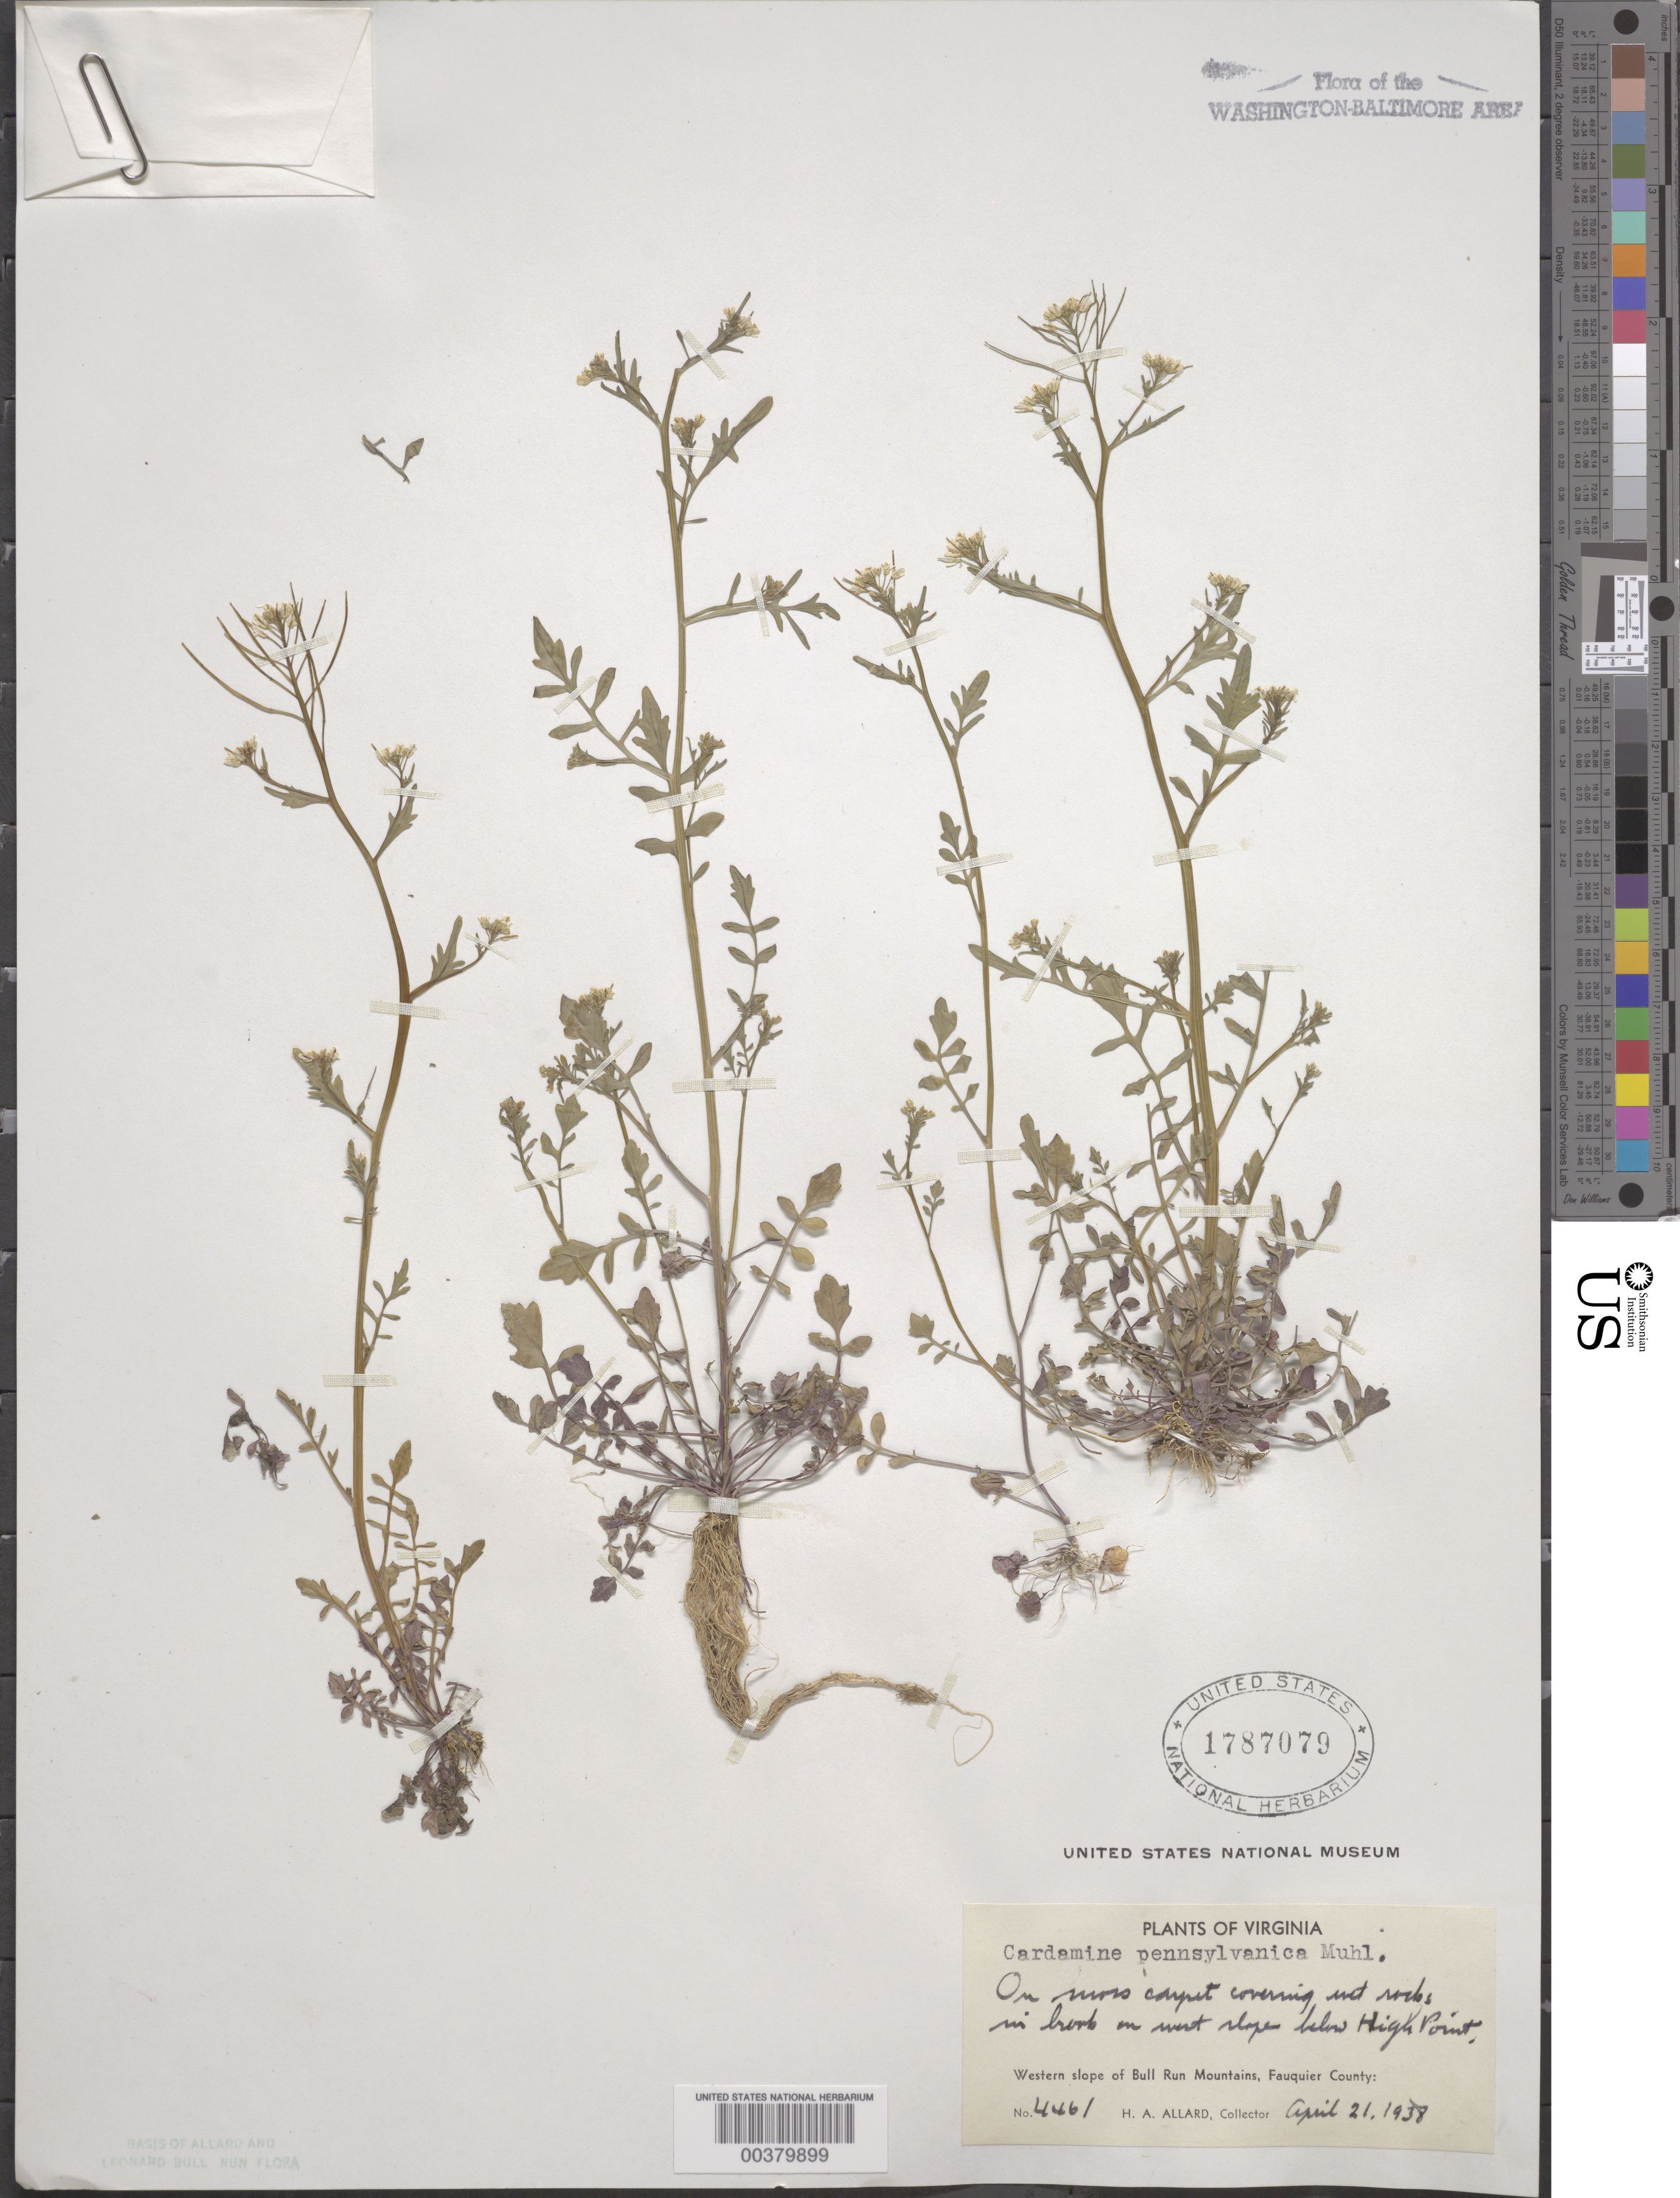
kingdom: Plantae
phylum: Tracheophyta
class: Magnoliopsida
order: Brassicales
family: Brassicaceae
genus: Cardamine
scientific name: Cardamine pensylvanica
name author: Muhl. ex Willd.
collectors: H. A. Allard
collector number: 4461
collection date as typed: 21 Apr 1938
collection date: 1938-04-21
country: United States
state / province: Virginia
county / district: Fauquier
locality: Below High Point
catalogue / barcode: US 1787079